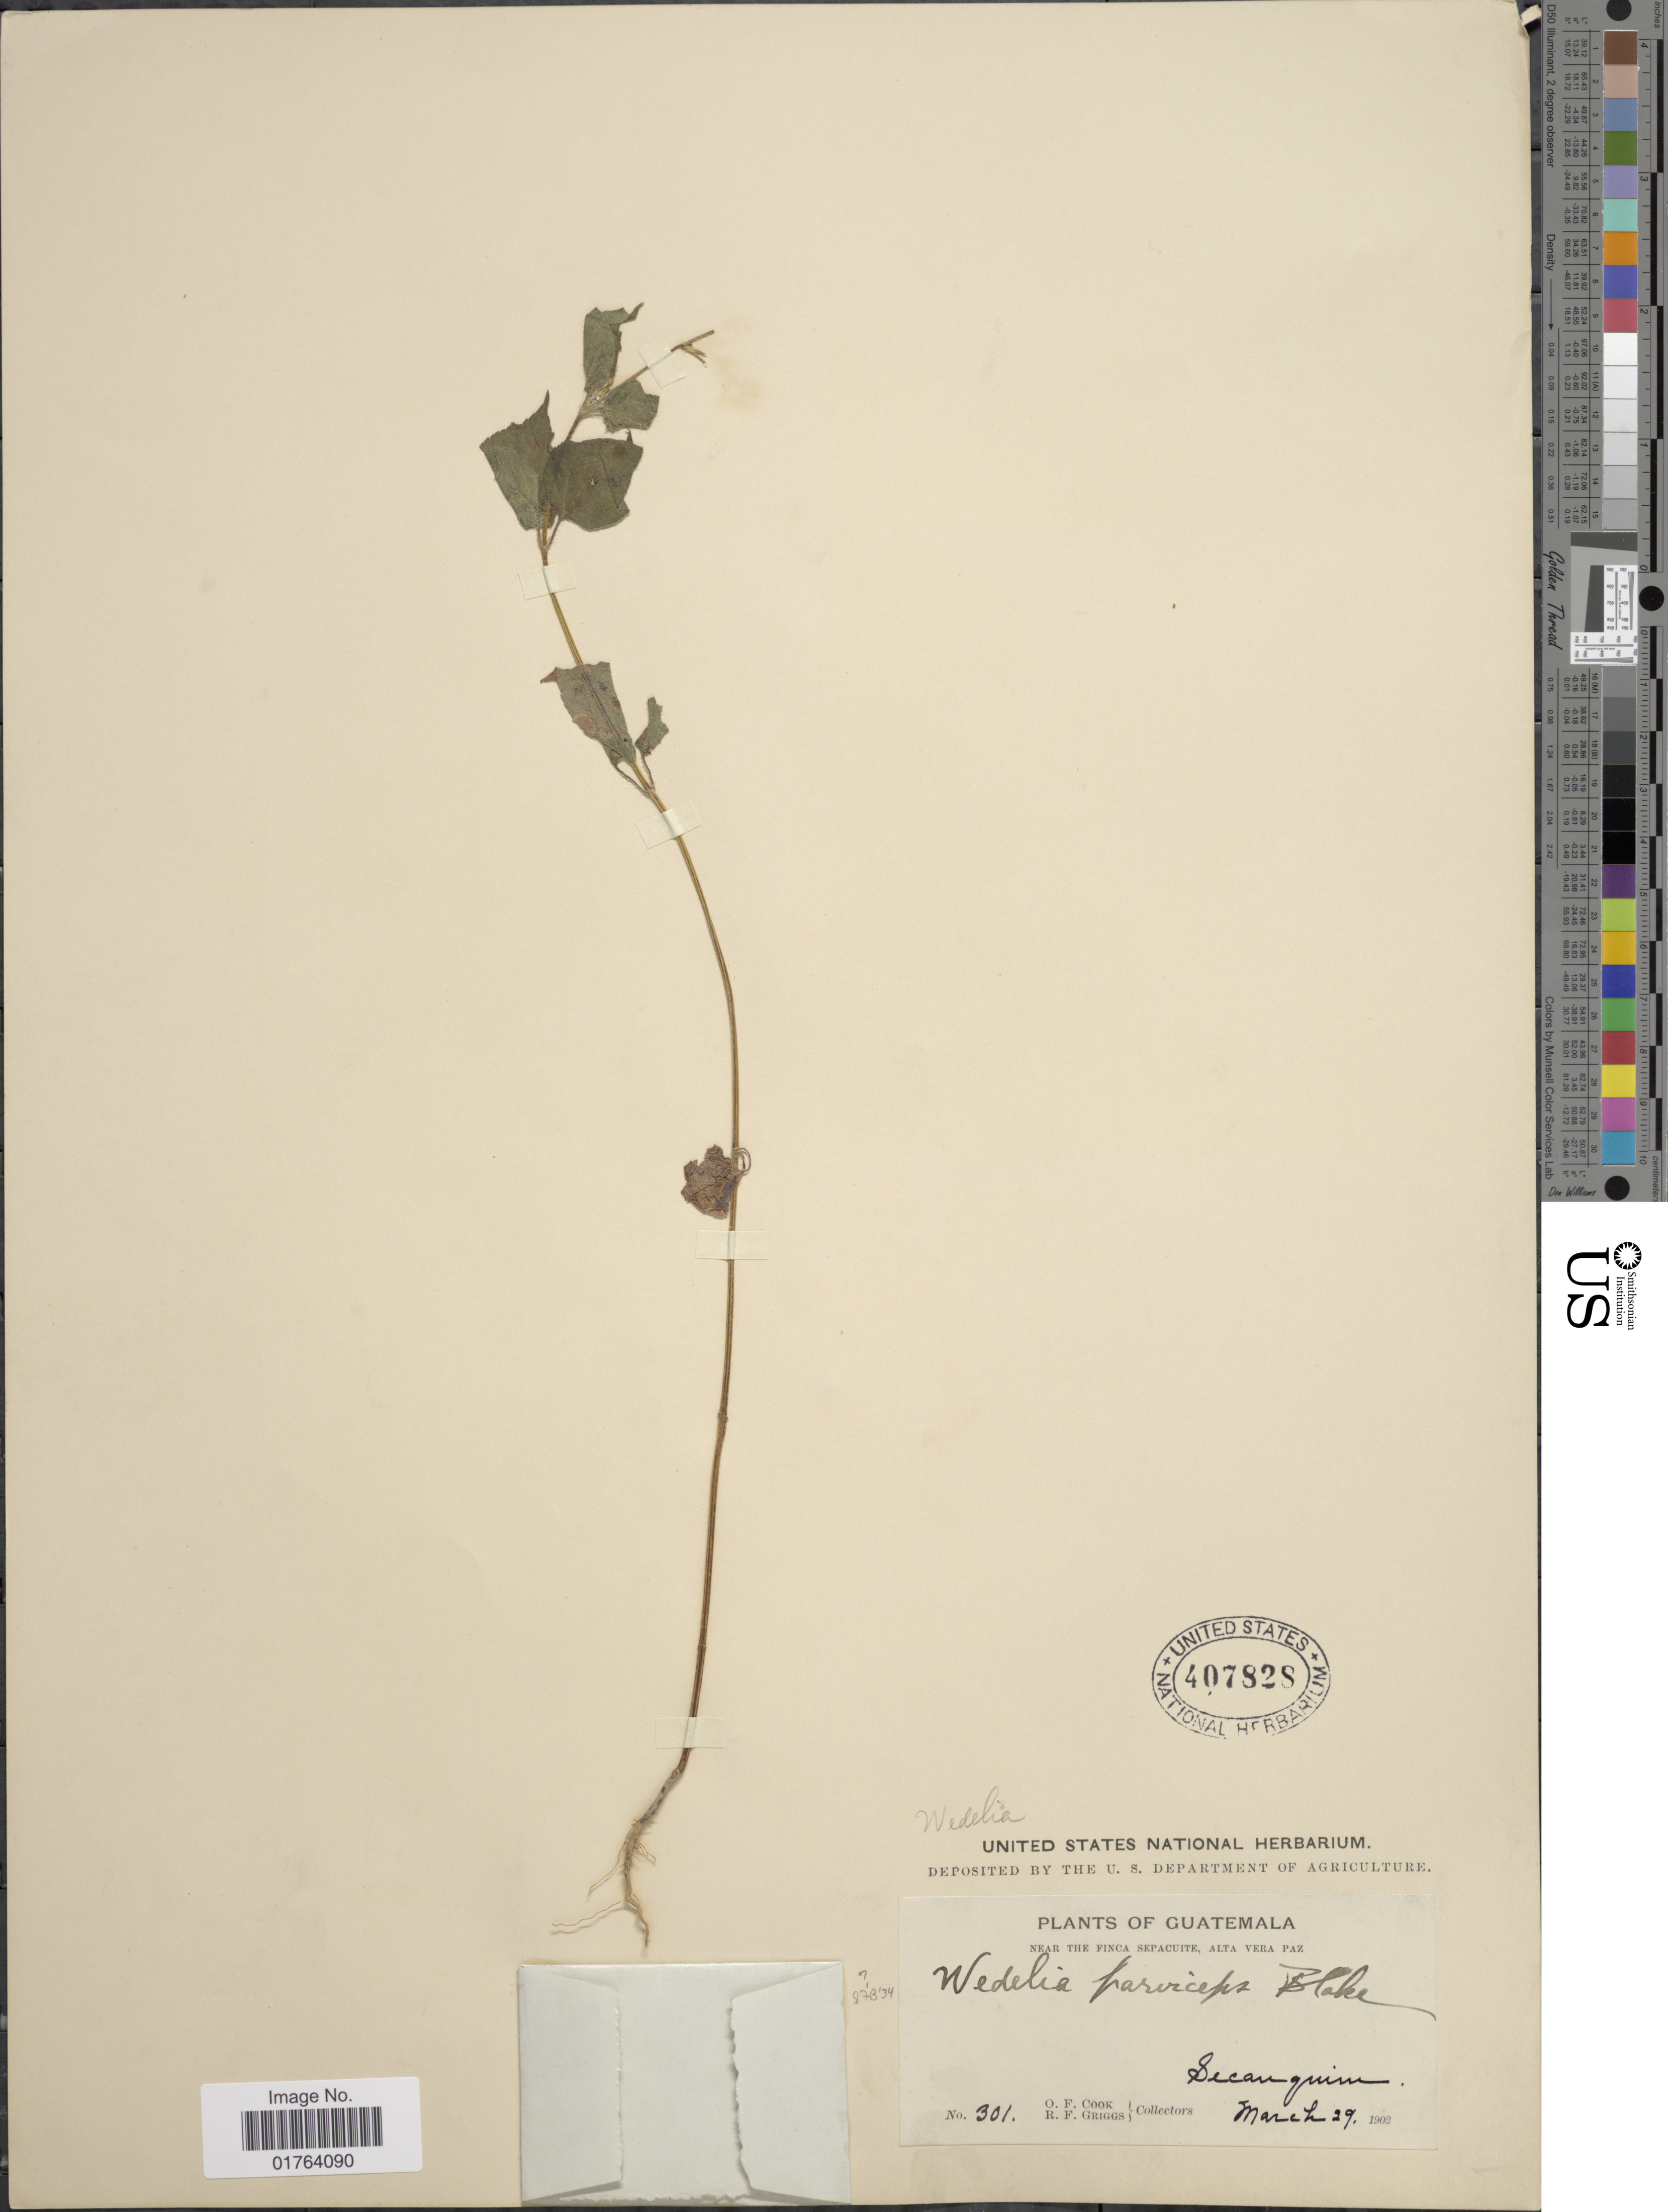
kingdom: Plantae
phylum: Tracheophyta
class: Magnoliopsida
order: Asterales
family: Asteraceae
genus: Wedelia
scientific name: Wedelia acapulcensis var. parviceps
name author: (S.F. Blake) Strother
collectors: O. F. Cook & R. F. Griggs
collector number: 301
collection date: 1902-03-29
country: Guatemala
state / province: Alta Verapaz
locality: Secamquim. Near the finca Sepacuite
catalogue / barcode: US 407828